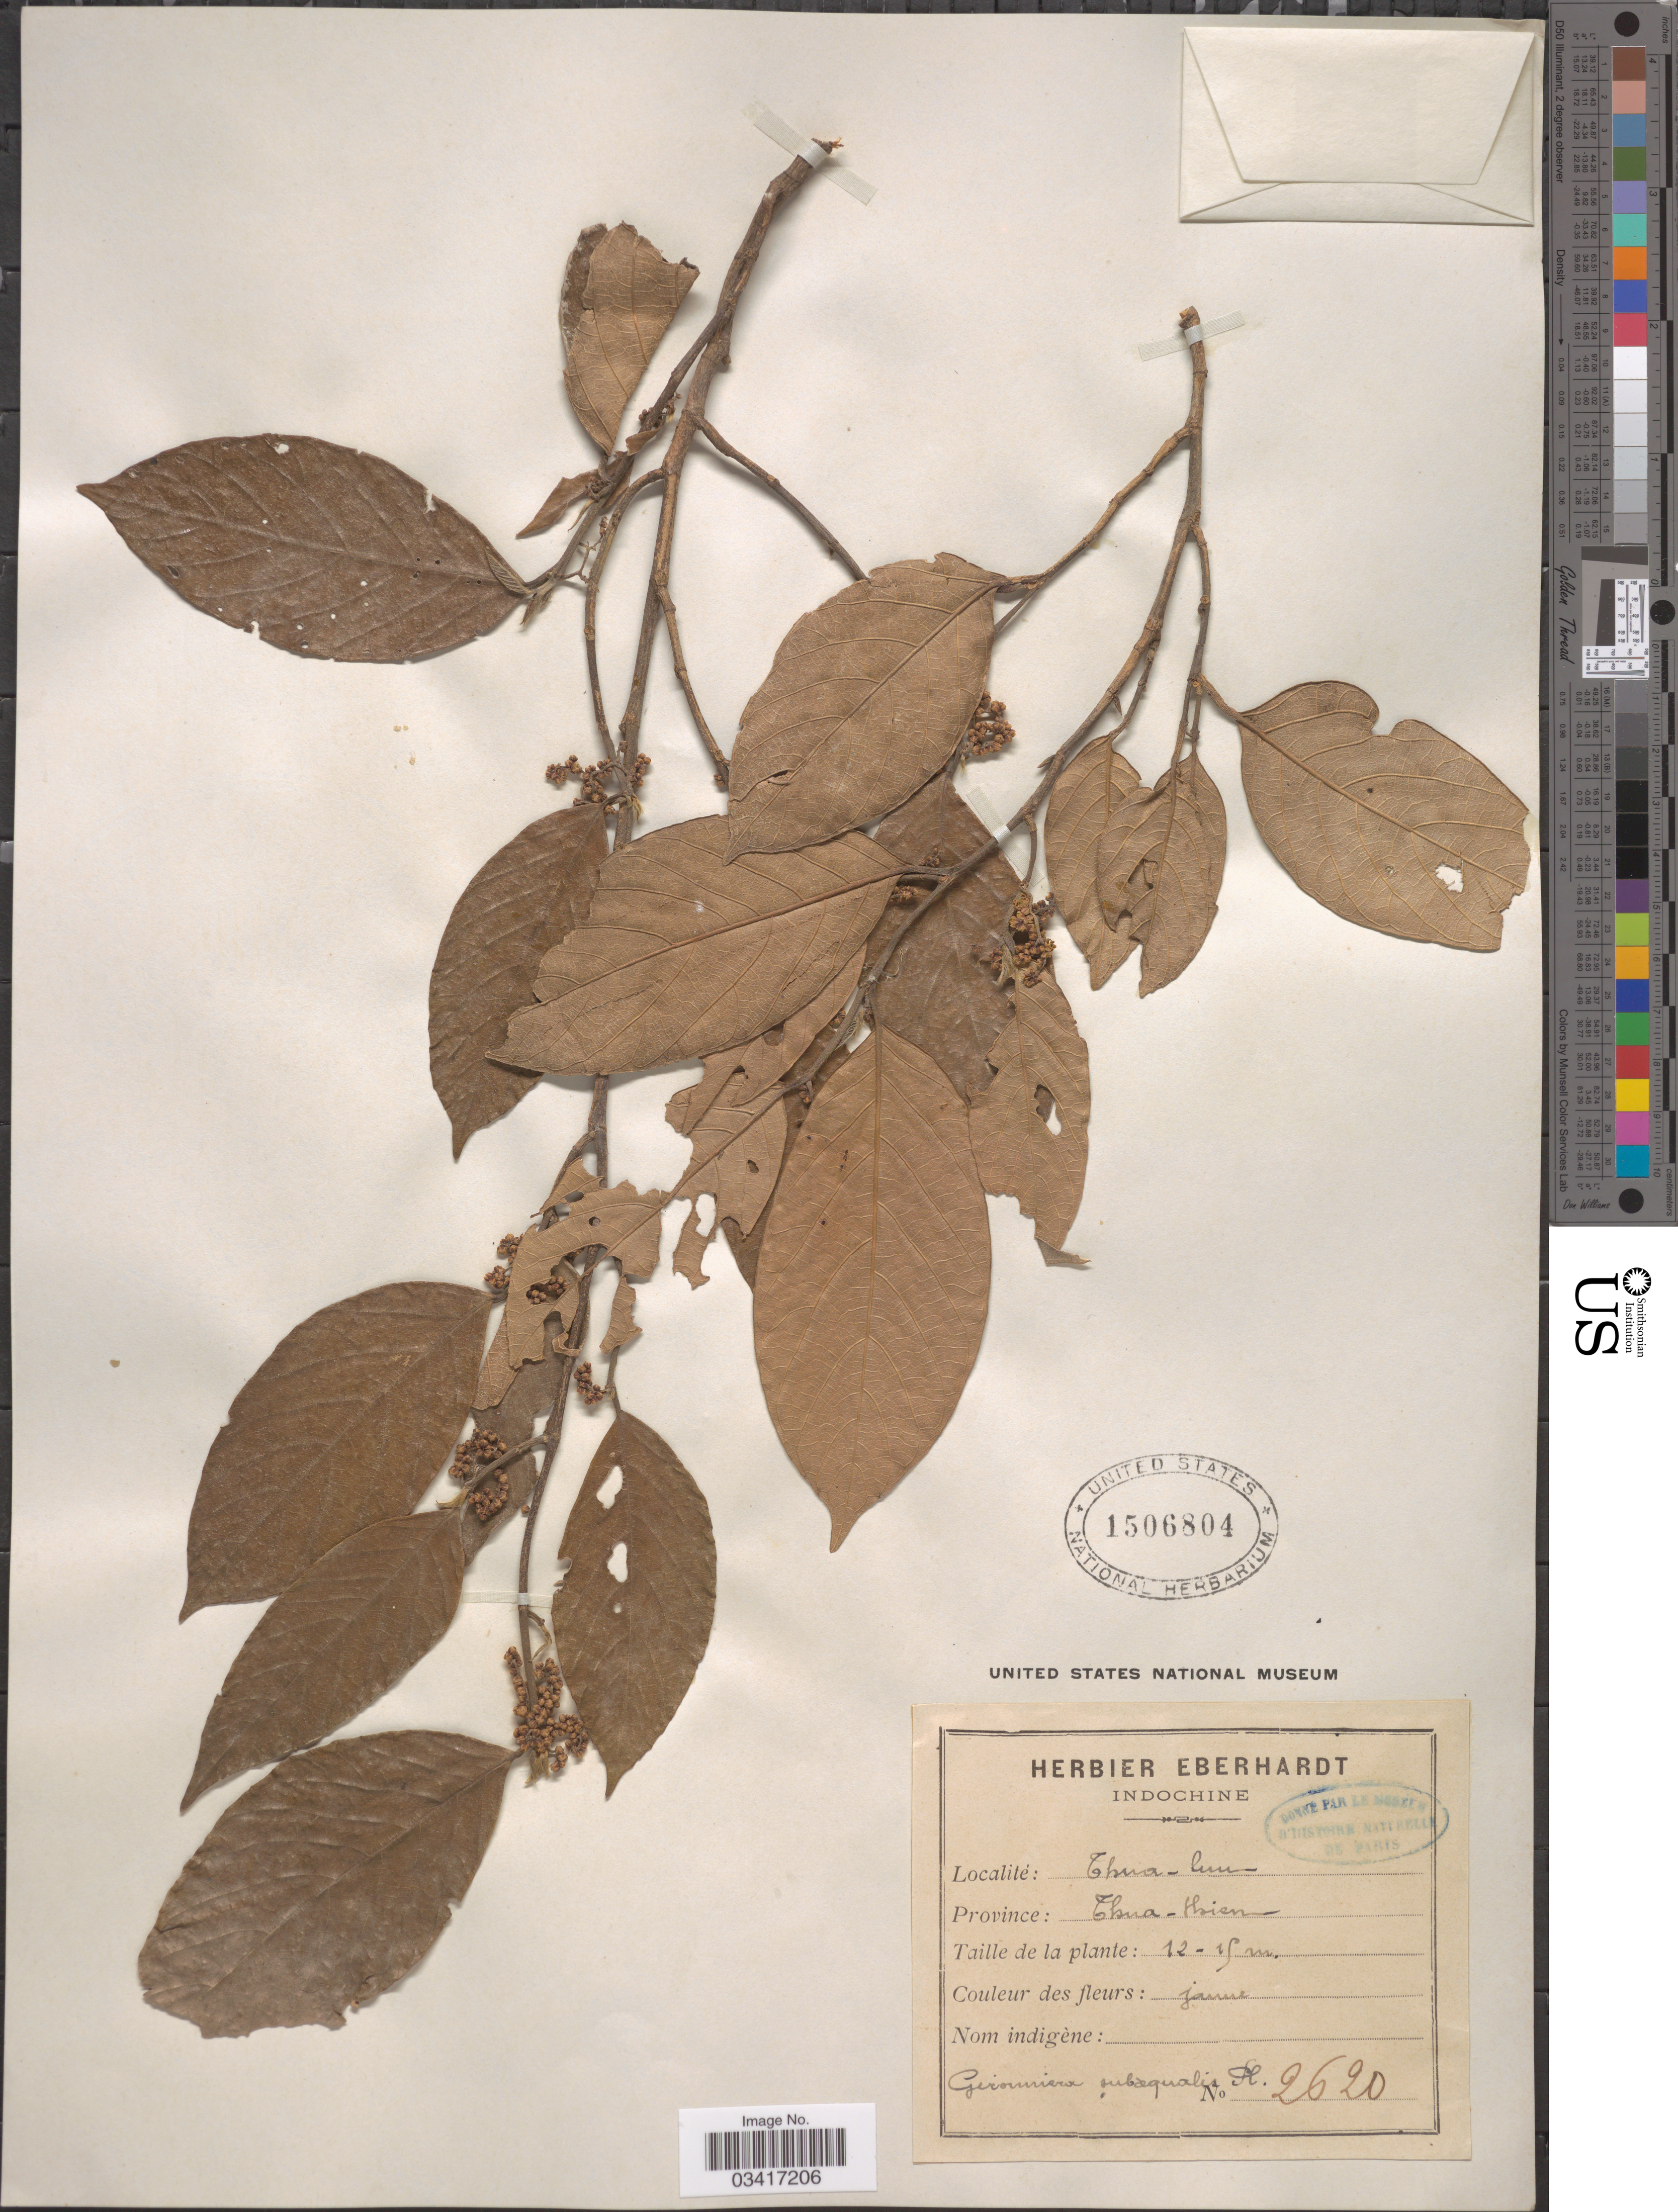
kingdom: Plantae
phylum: Tracheophyta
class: Magnoliopsida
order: Rosales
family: Cannabaceae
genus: Gironniera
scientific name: Gironniera subaequalis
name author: Planch.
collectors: ex herb. Eberhardt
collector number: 2620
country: Vietnam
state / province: Thua Thien-Hue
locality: Indochine. Thua-hue [interpreted]. Province: Thua-thien.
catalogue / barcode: US 1506804